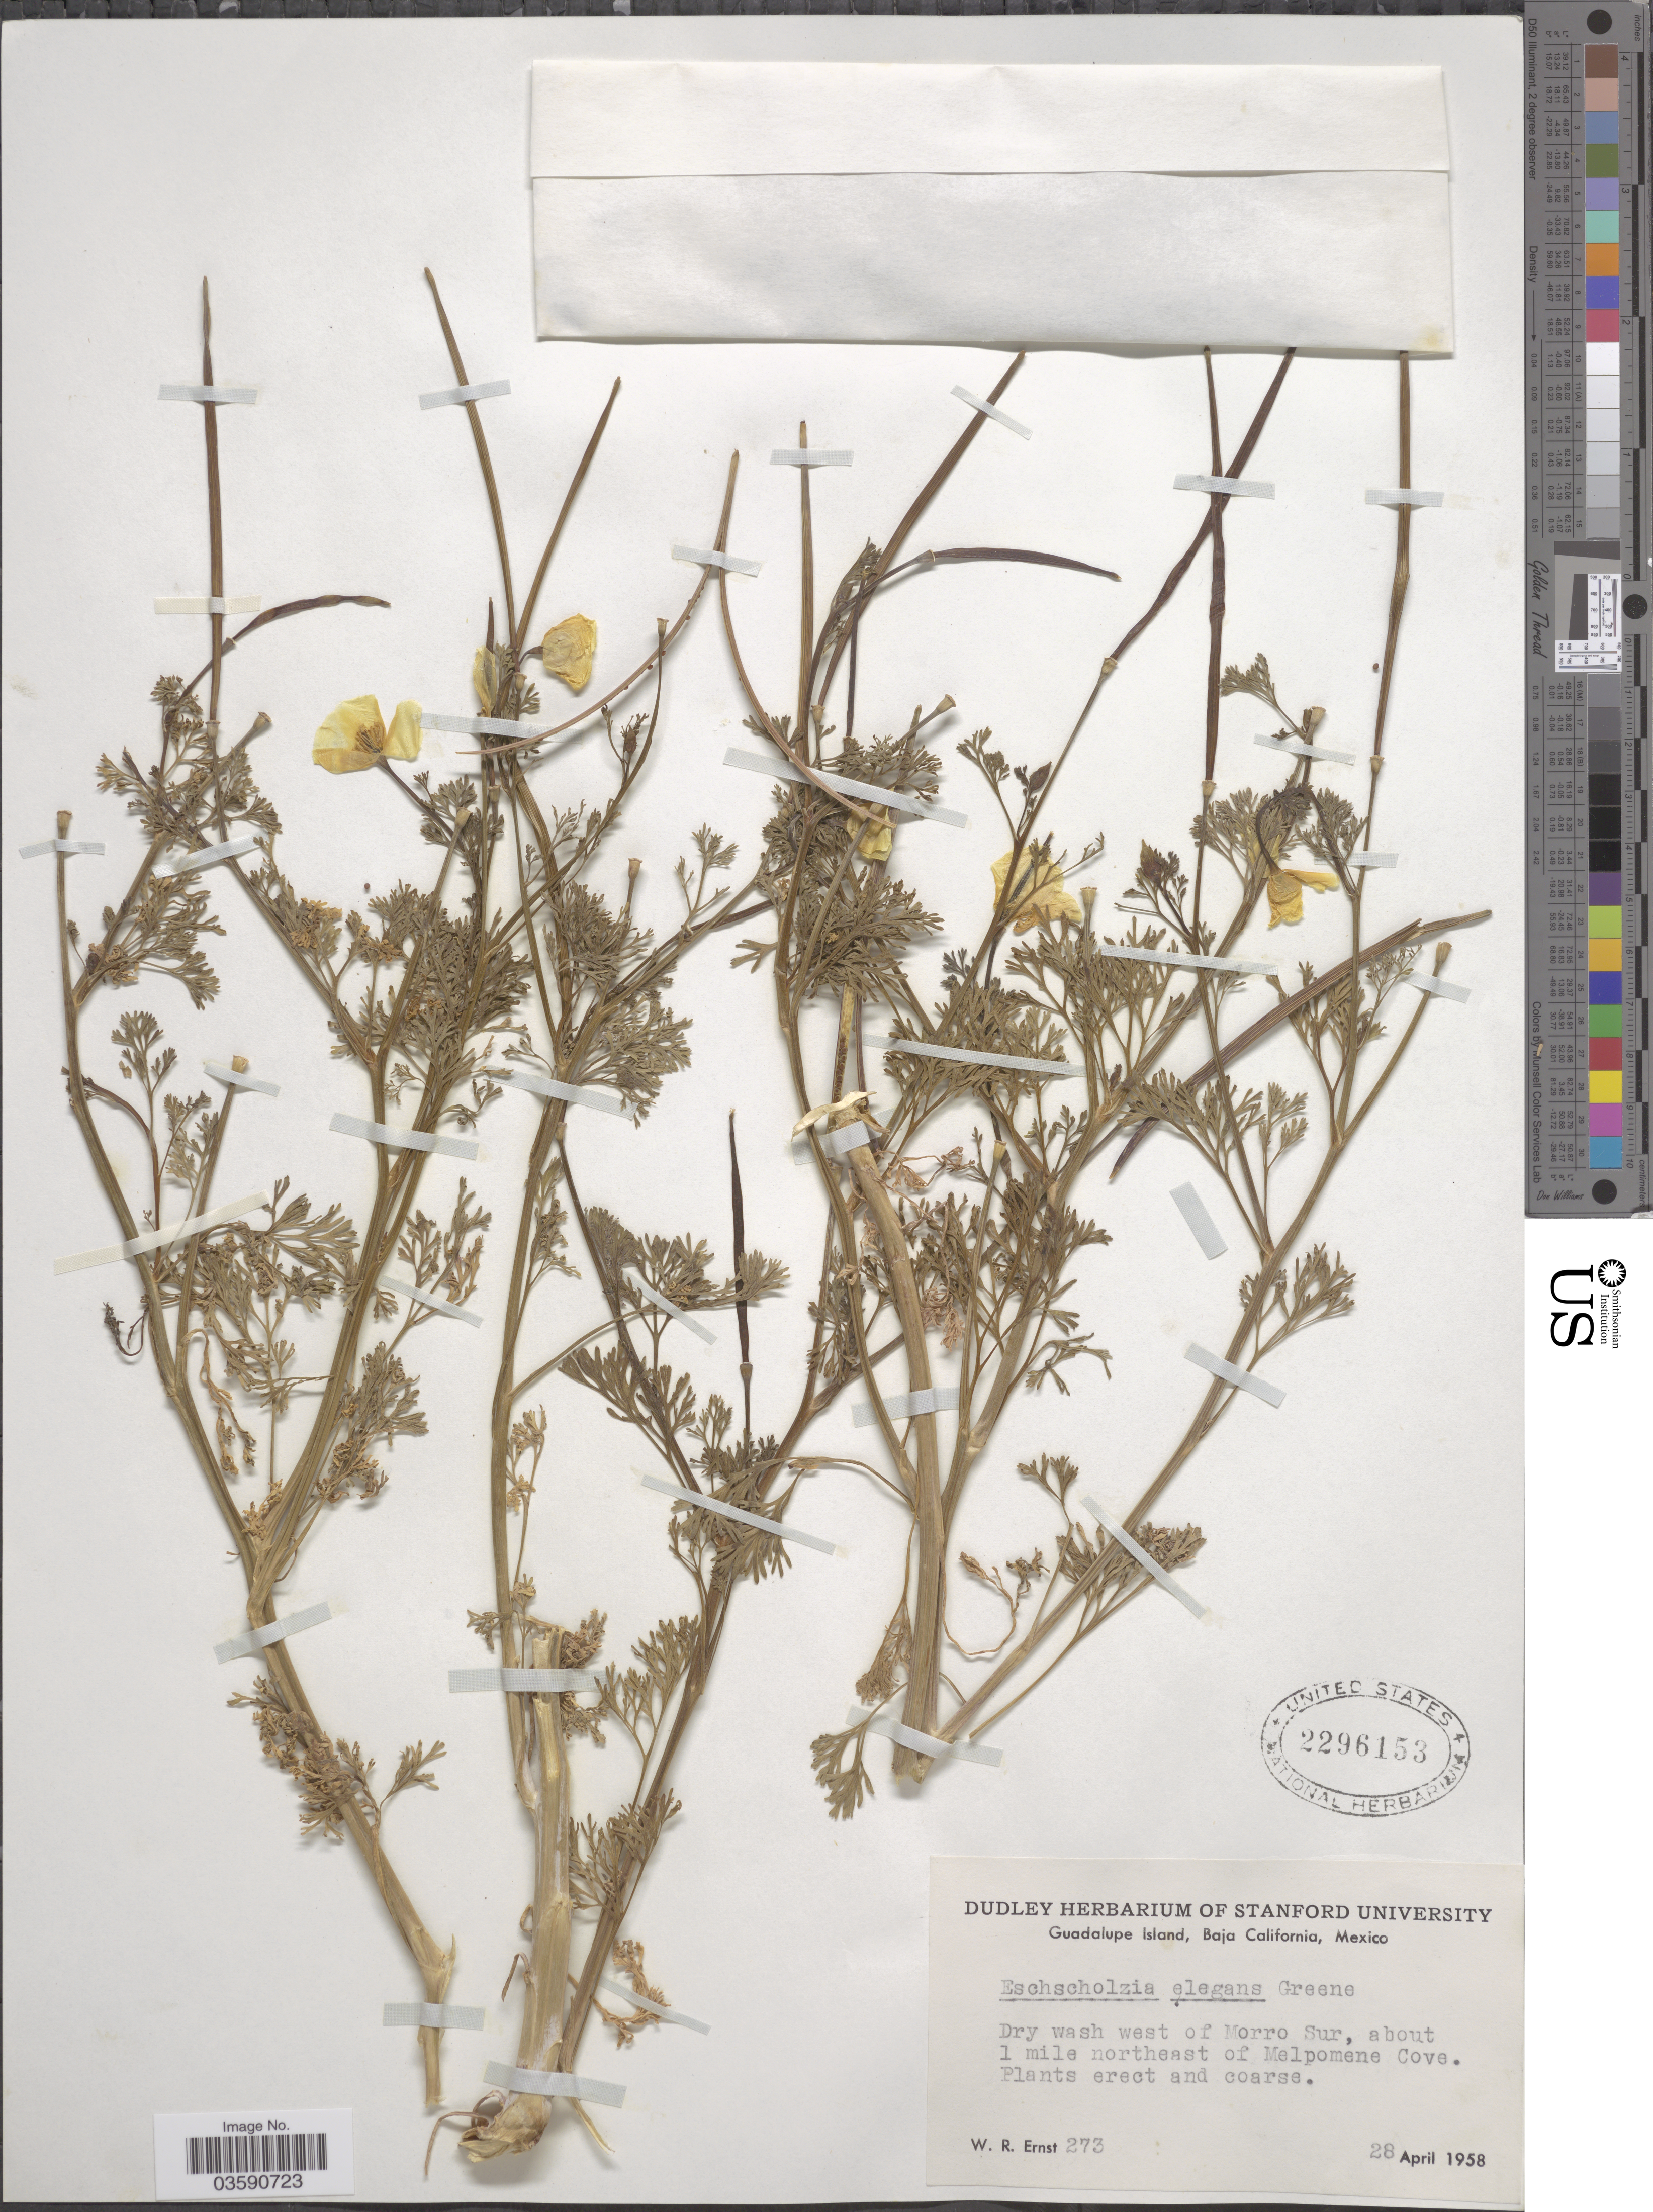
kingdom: Plantae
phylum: Tracheophyta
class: Magnoliopsida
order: Ranunculales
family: Papaveraceae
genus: Eschscholzia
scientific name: Eschscholzia elegans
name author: Greene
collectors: W. R. Ernst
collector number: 273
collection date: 1958-04-28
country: Mexico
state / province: Baja California Norte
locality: Guadalupe Island, Baja California. Dry wash west of Morro Sur, about 1 mile northeast of Melpomene Cove.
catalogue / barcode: US 2296153